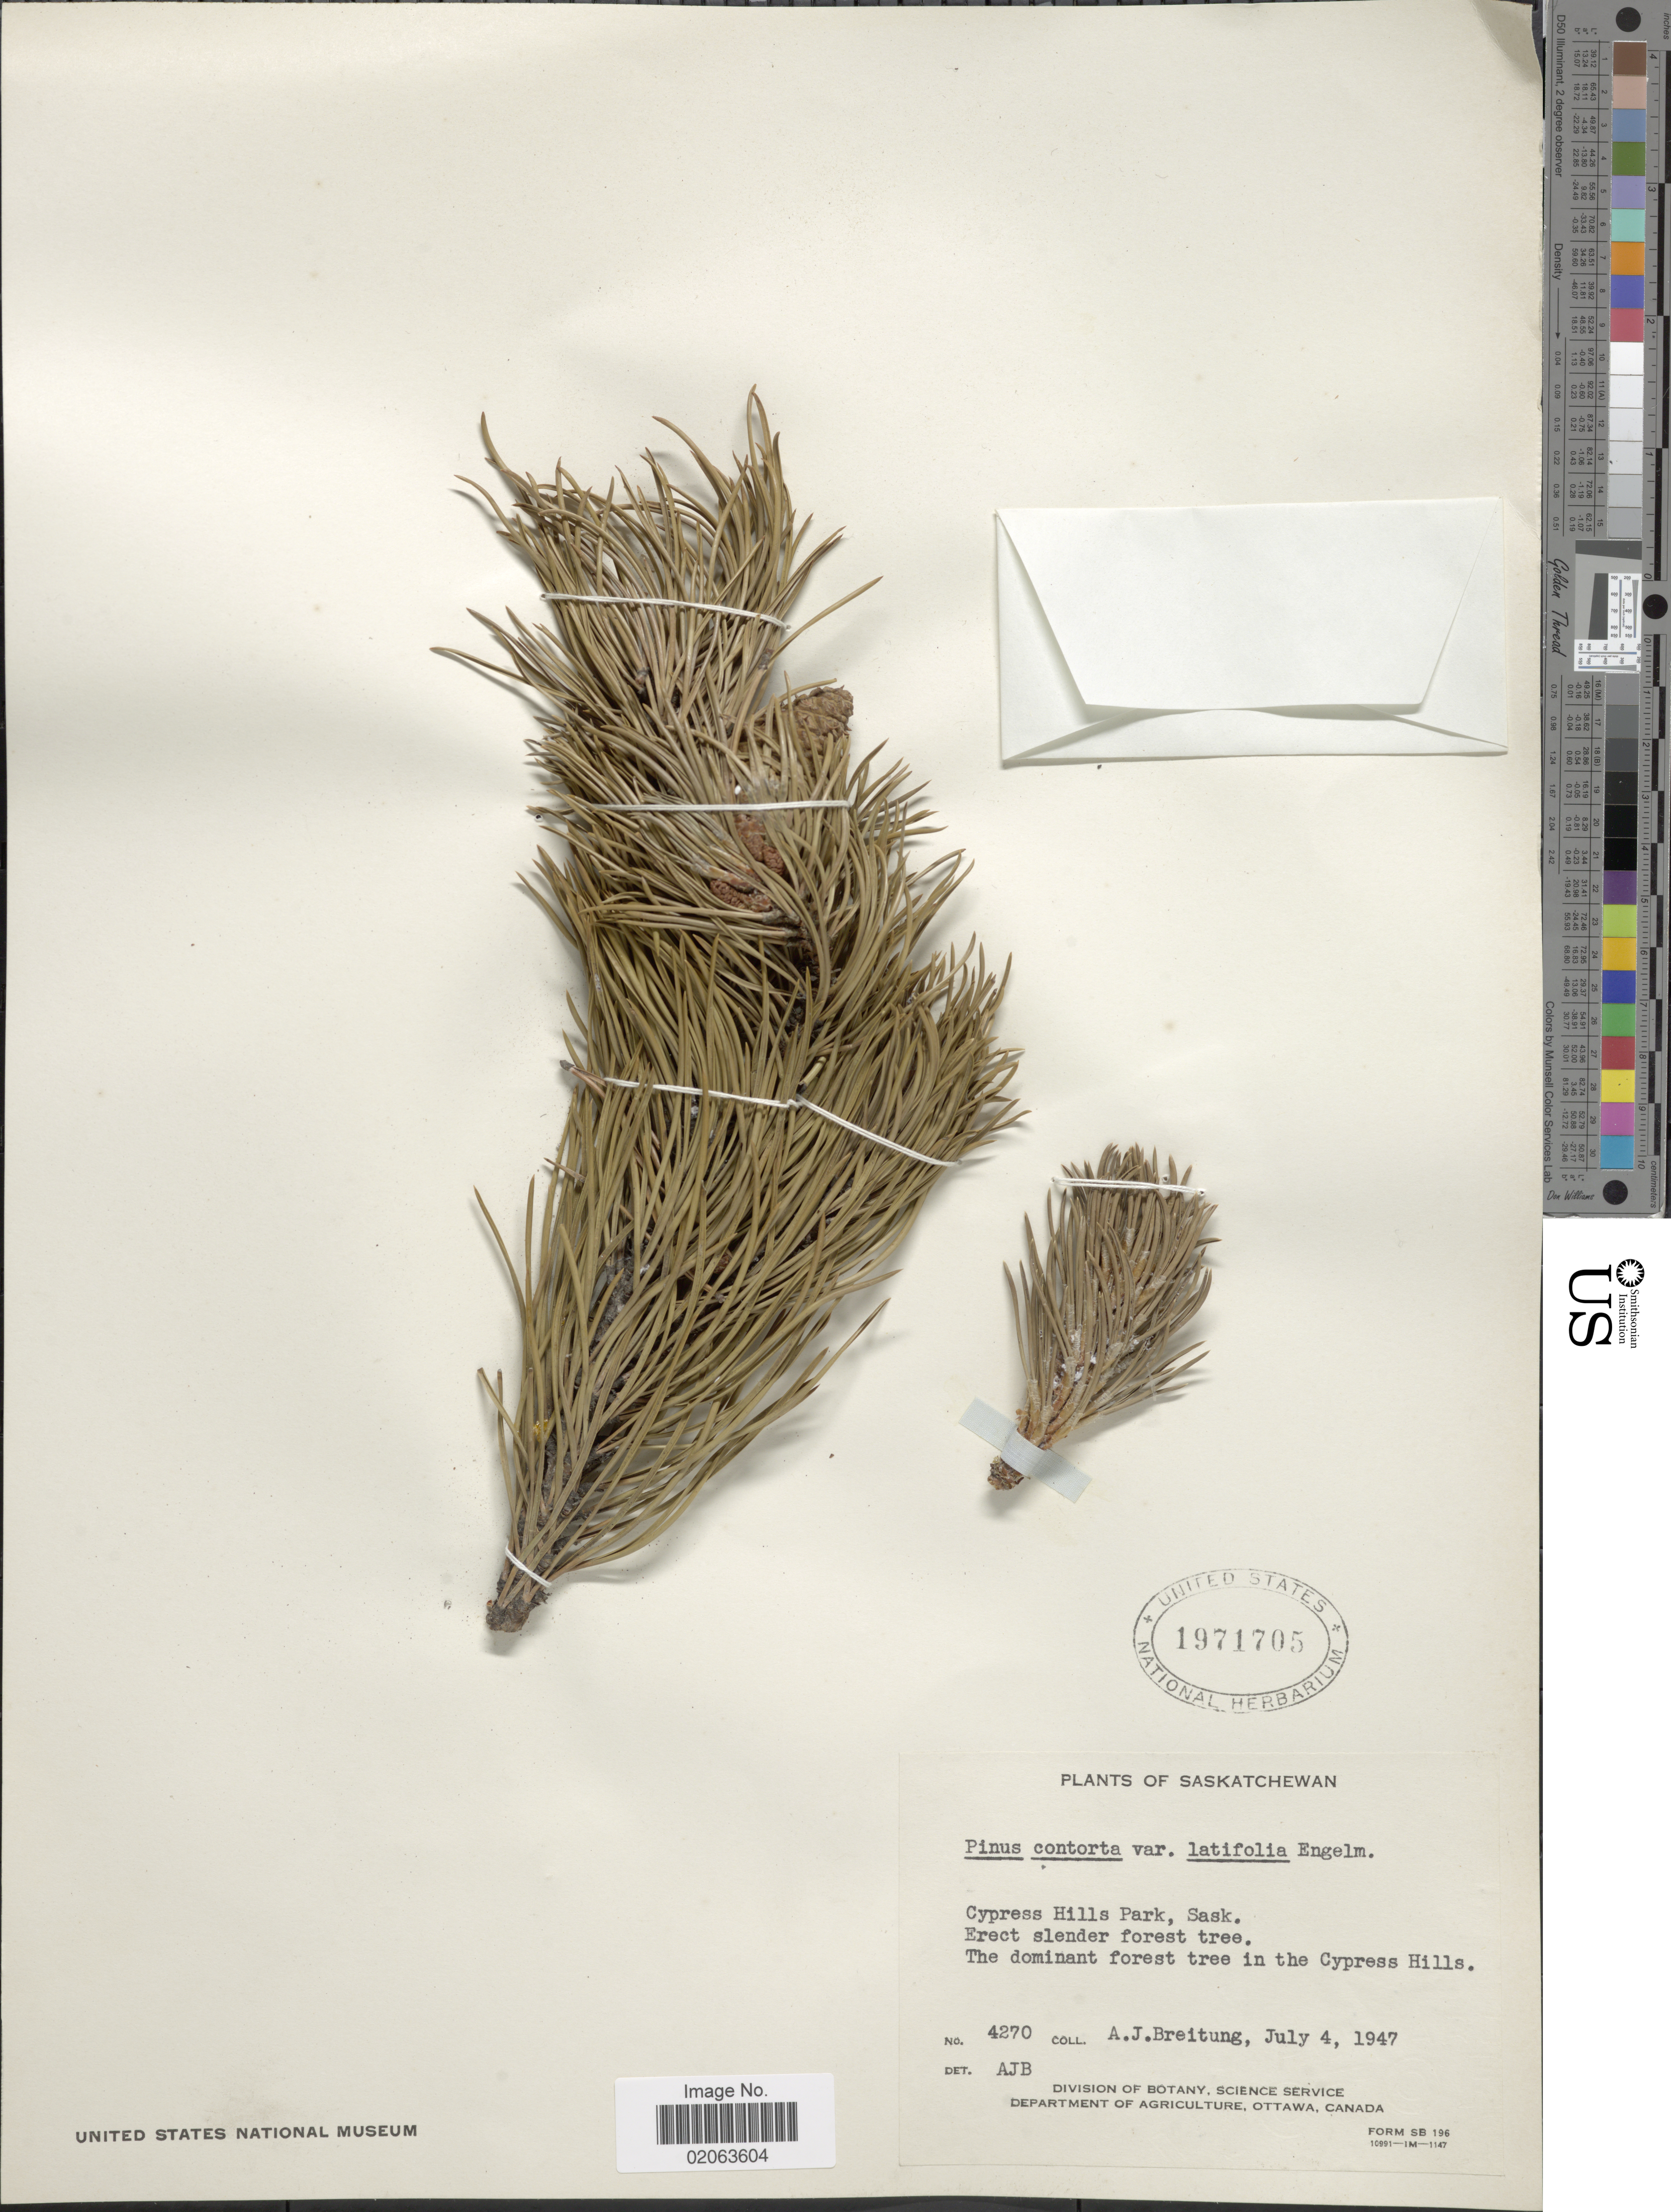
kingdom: Plantae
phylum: Tracheophyta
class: Pinopsida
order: Pinales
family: Pinaceae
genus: Pinus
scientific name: Pinus contorta var. latifolia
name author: Engelm. ex S. Watson in C. King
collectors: A. Breitung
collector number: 4270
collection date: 1947-07-04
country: Canada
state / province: Saskatchewan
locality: Cypress Hills Park, Sask.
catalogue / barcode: US 1971705